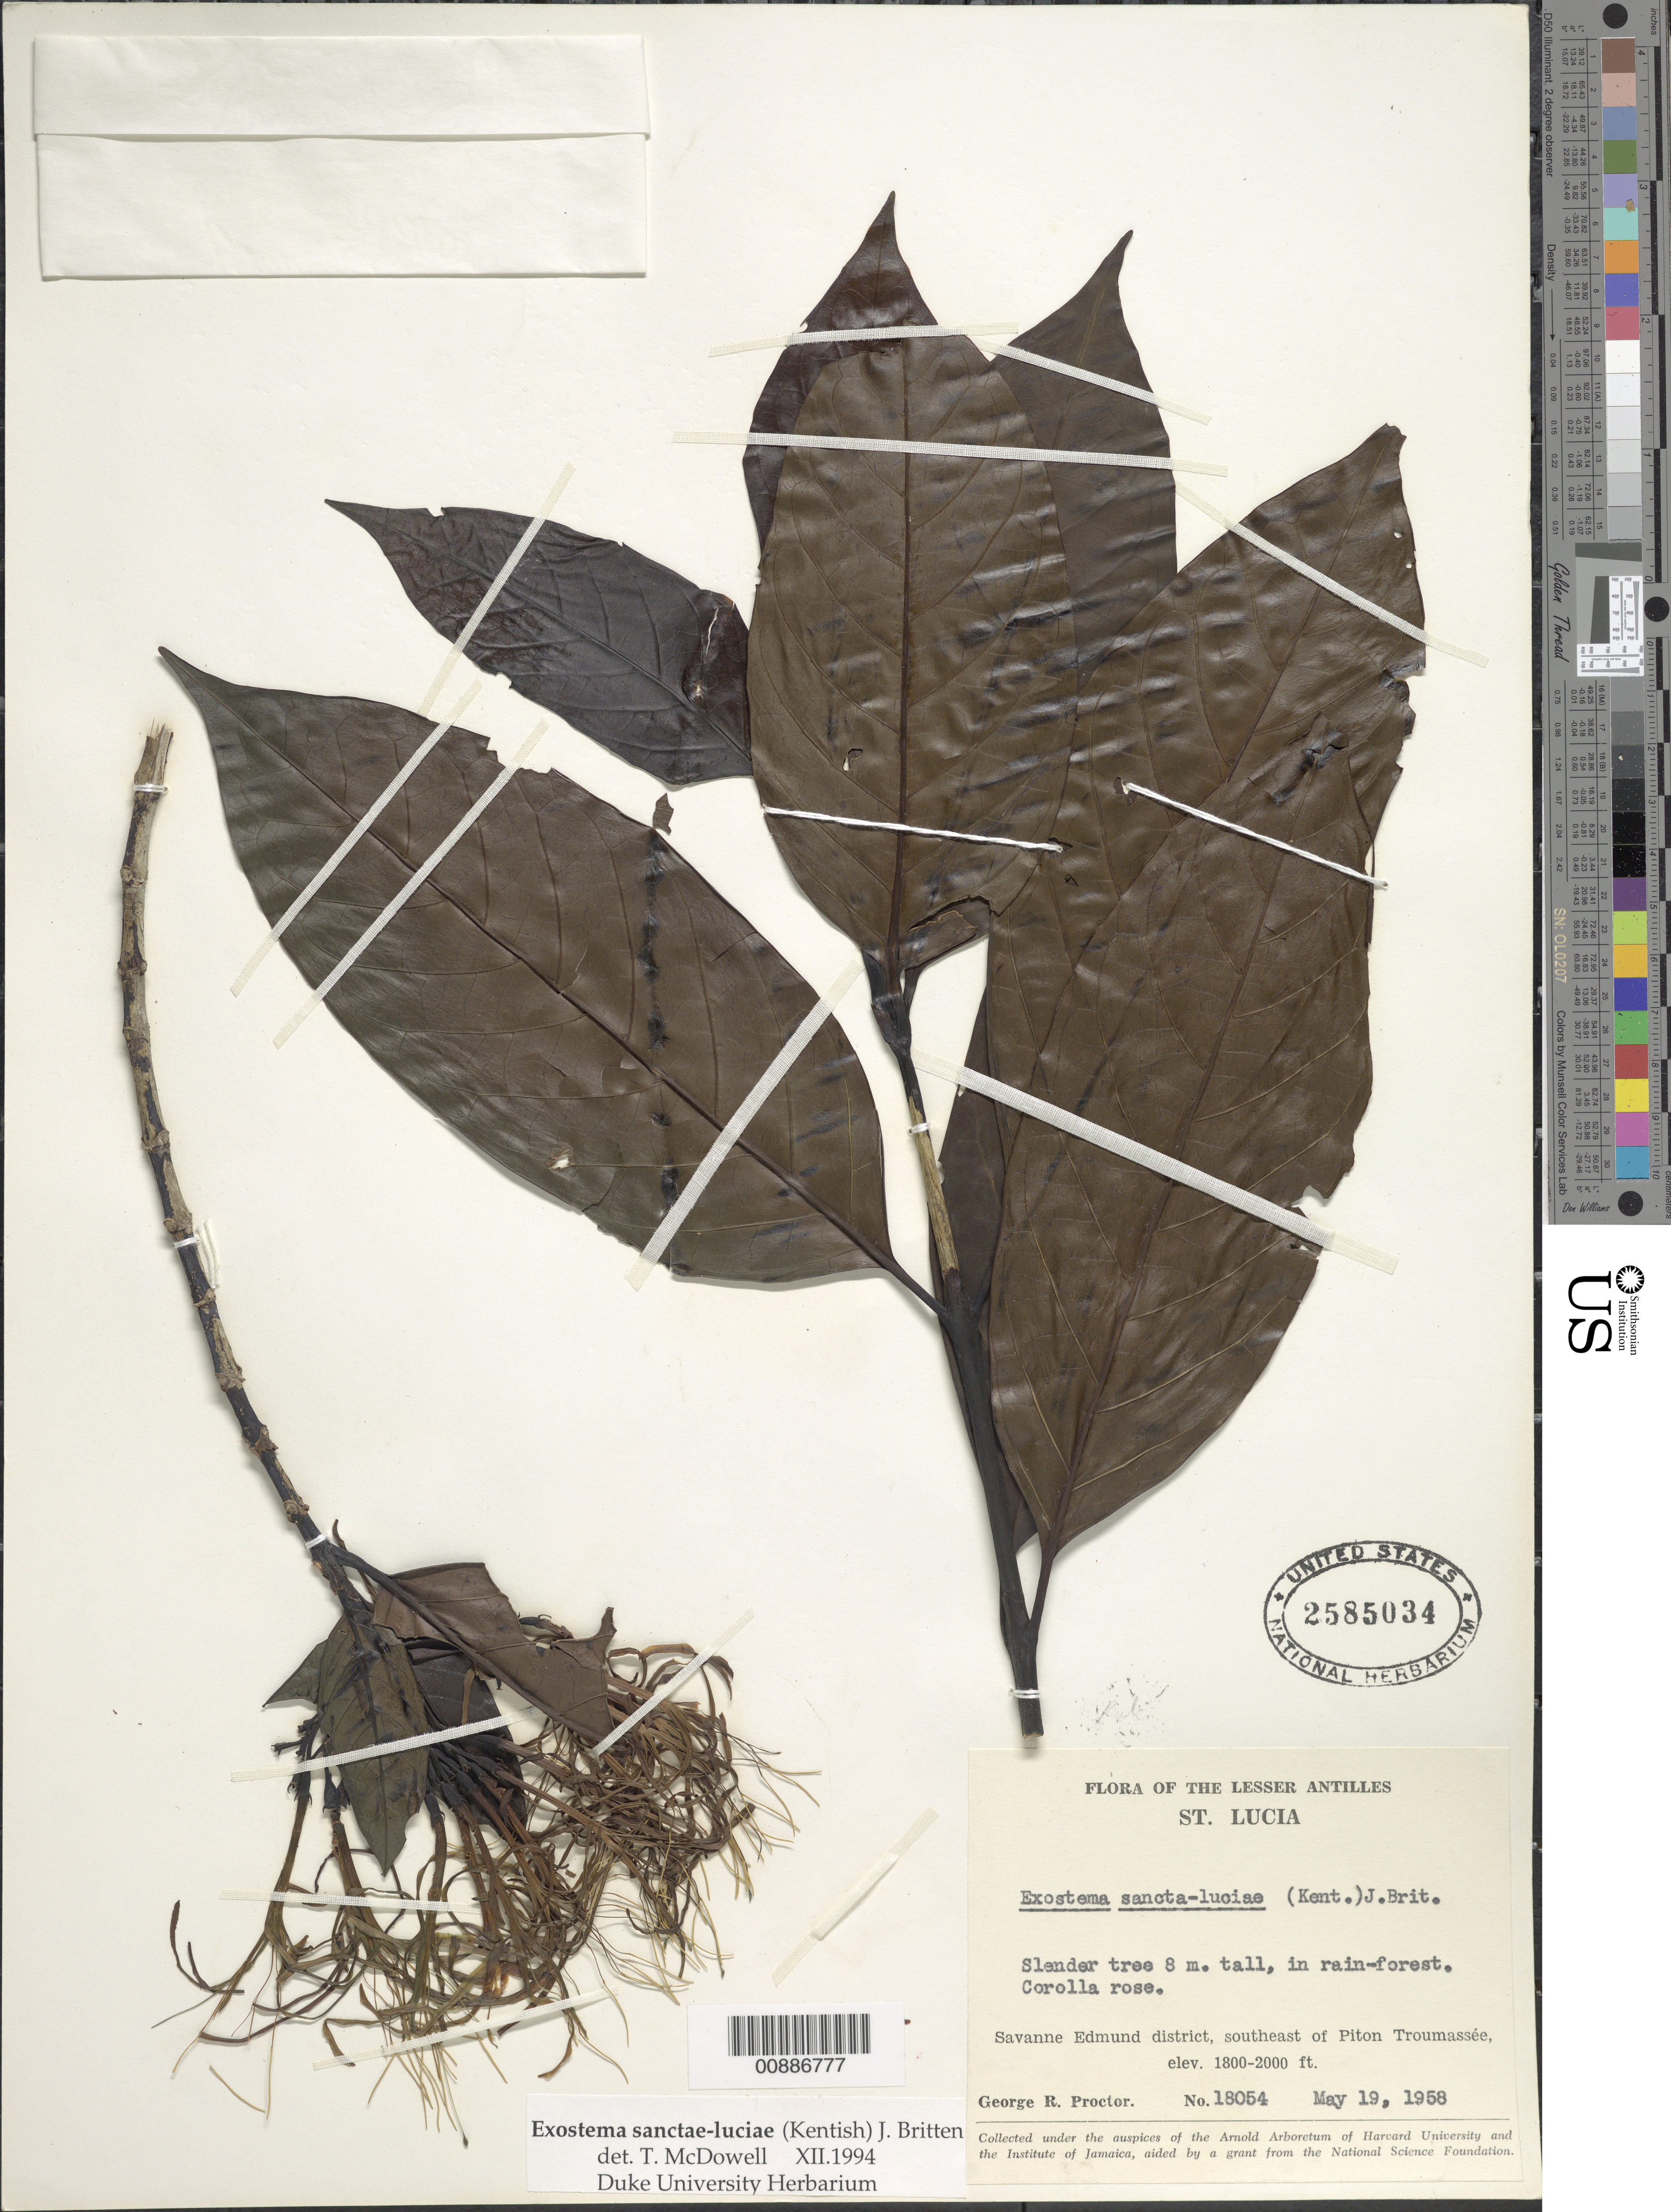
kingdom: Plantae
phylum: Tracheophyta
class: Magnoliopsida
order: Gentianales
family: Rubiaceae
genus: Exostema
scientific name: Exostema sanctae-luciae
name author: (Kentish) Britten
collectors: G. R. Proctor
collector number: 18054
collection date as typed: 19 May 1958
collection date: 1958-05-19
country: St. Lucia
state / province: Savanne Edmund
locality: Southeast of Piton Troumassée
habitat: In rainforest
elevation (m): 549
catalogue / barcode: US 2585034